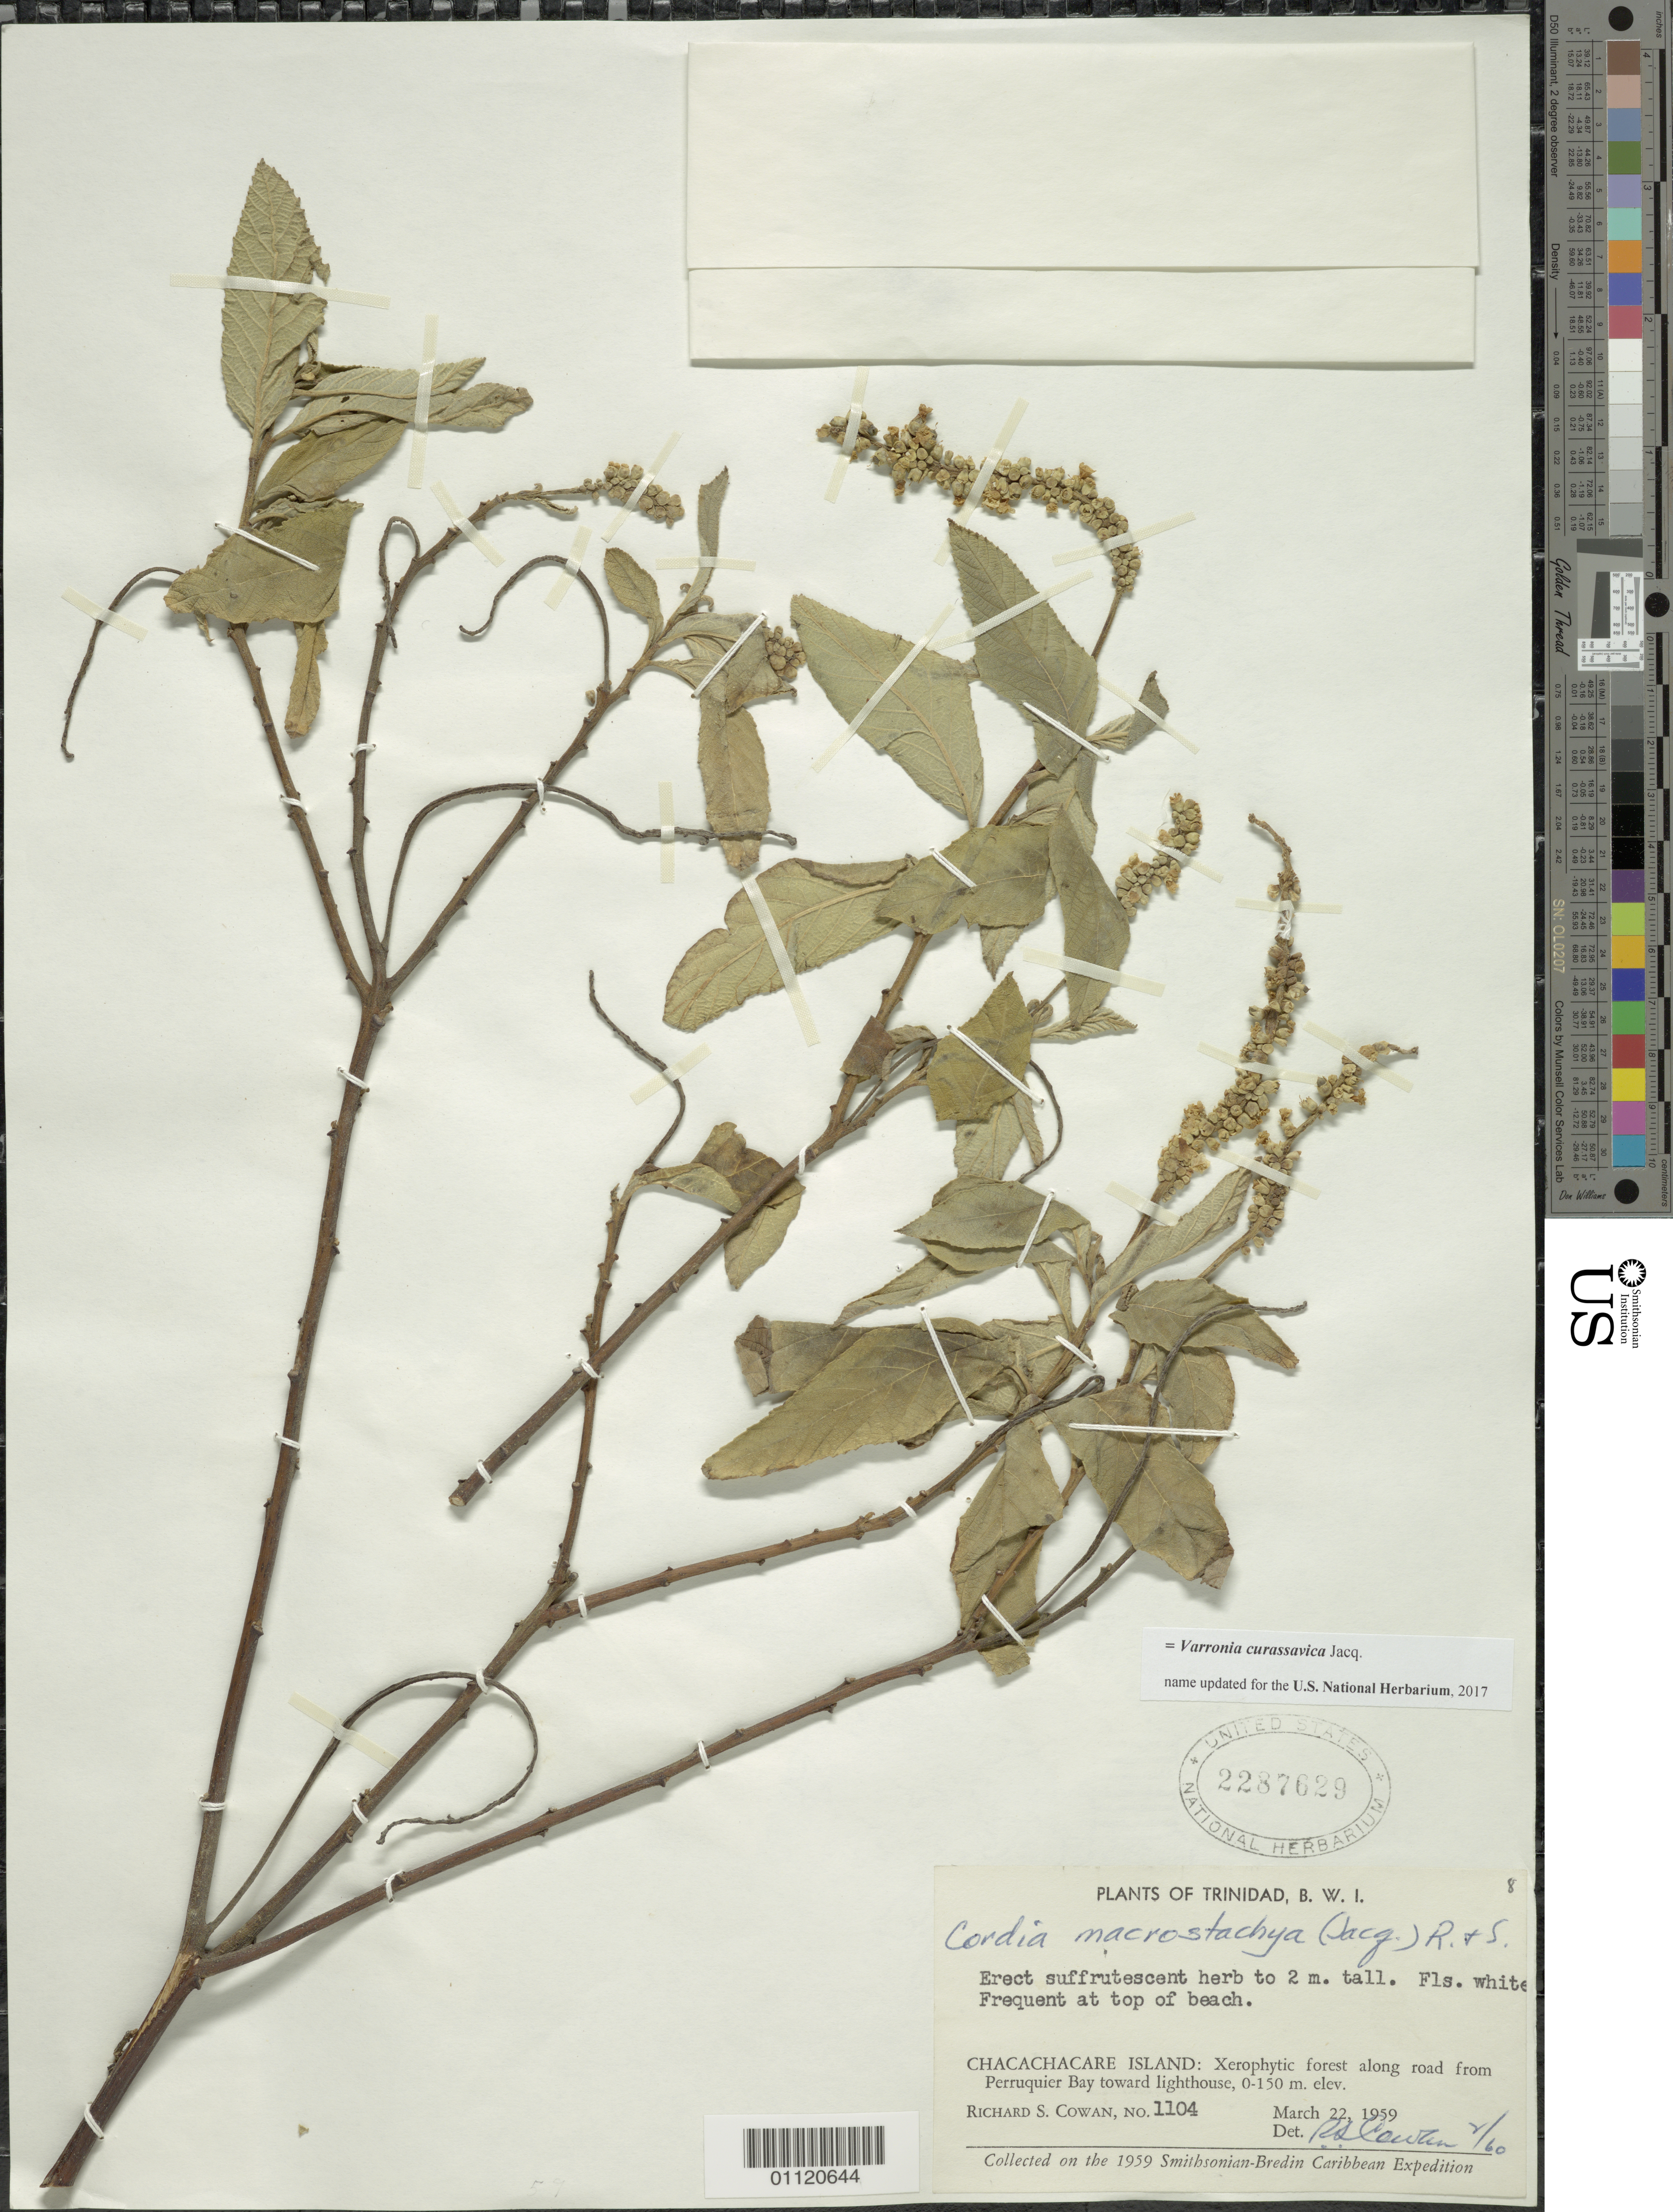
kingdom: Plantae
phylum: Tracheophyta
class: Magnoliopsida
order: Boraginales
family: Cordiaceae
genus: Varronia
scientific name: Varronia curassavica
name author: Jacq.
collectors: R. S. Cowan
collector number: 1104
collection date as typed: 22 Mar 1959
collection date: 1959-03-22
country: Trinidad and Tobago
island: Chacachacare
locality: Xerophytic forest along road from Perruquier Bay toward lighthouse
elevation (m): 0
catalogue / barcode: US 2287629